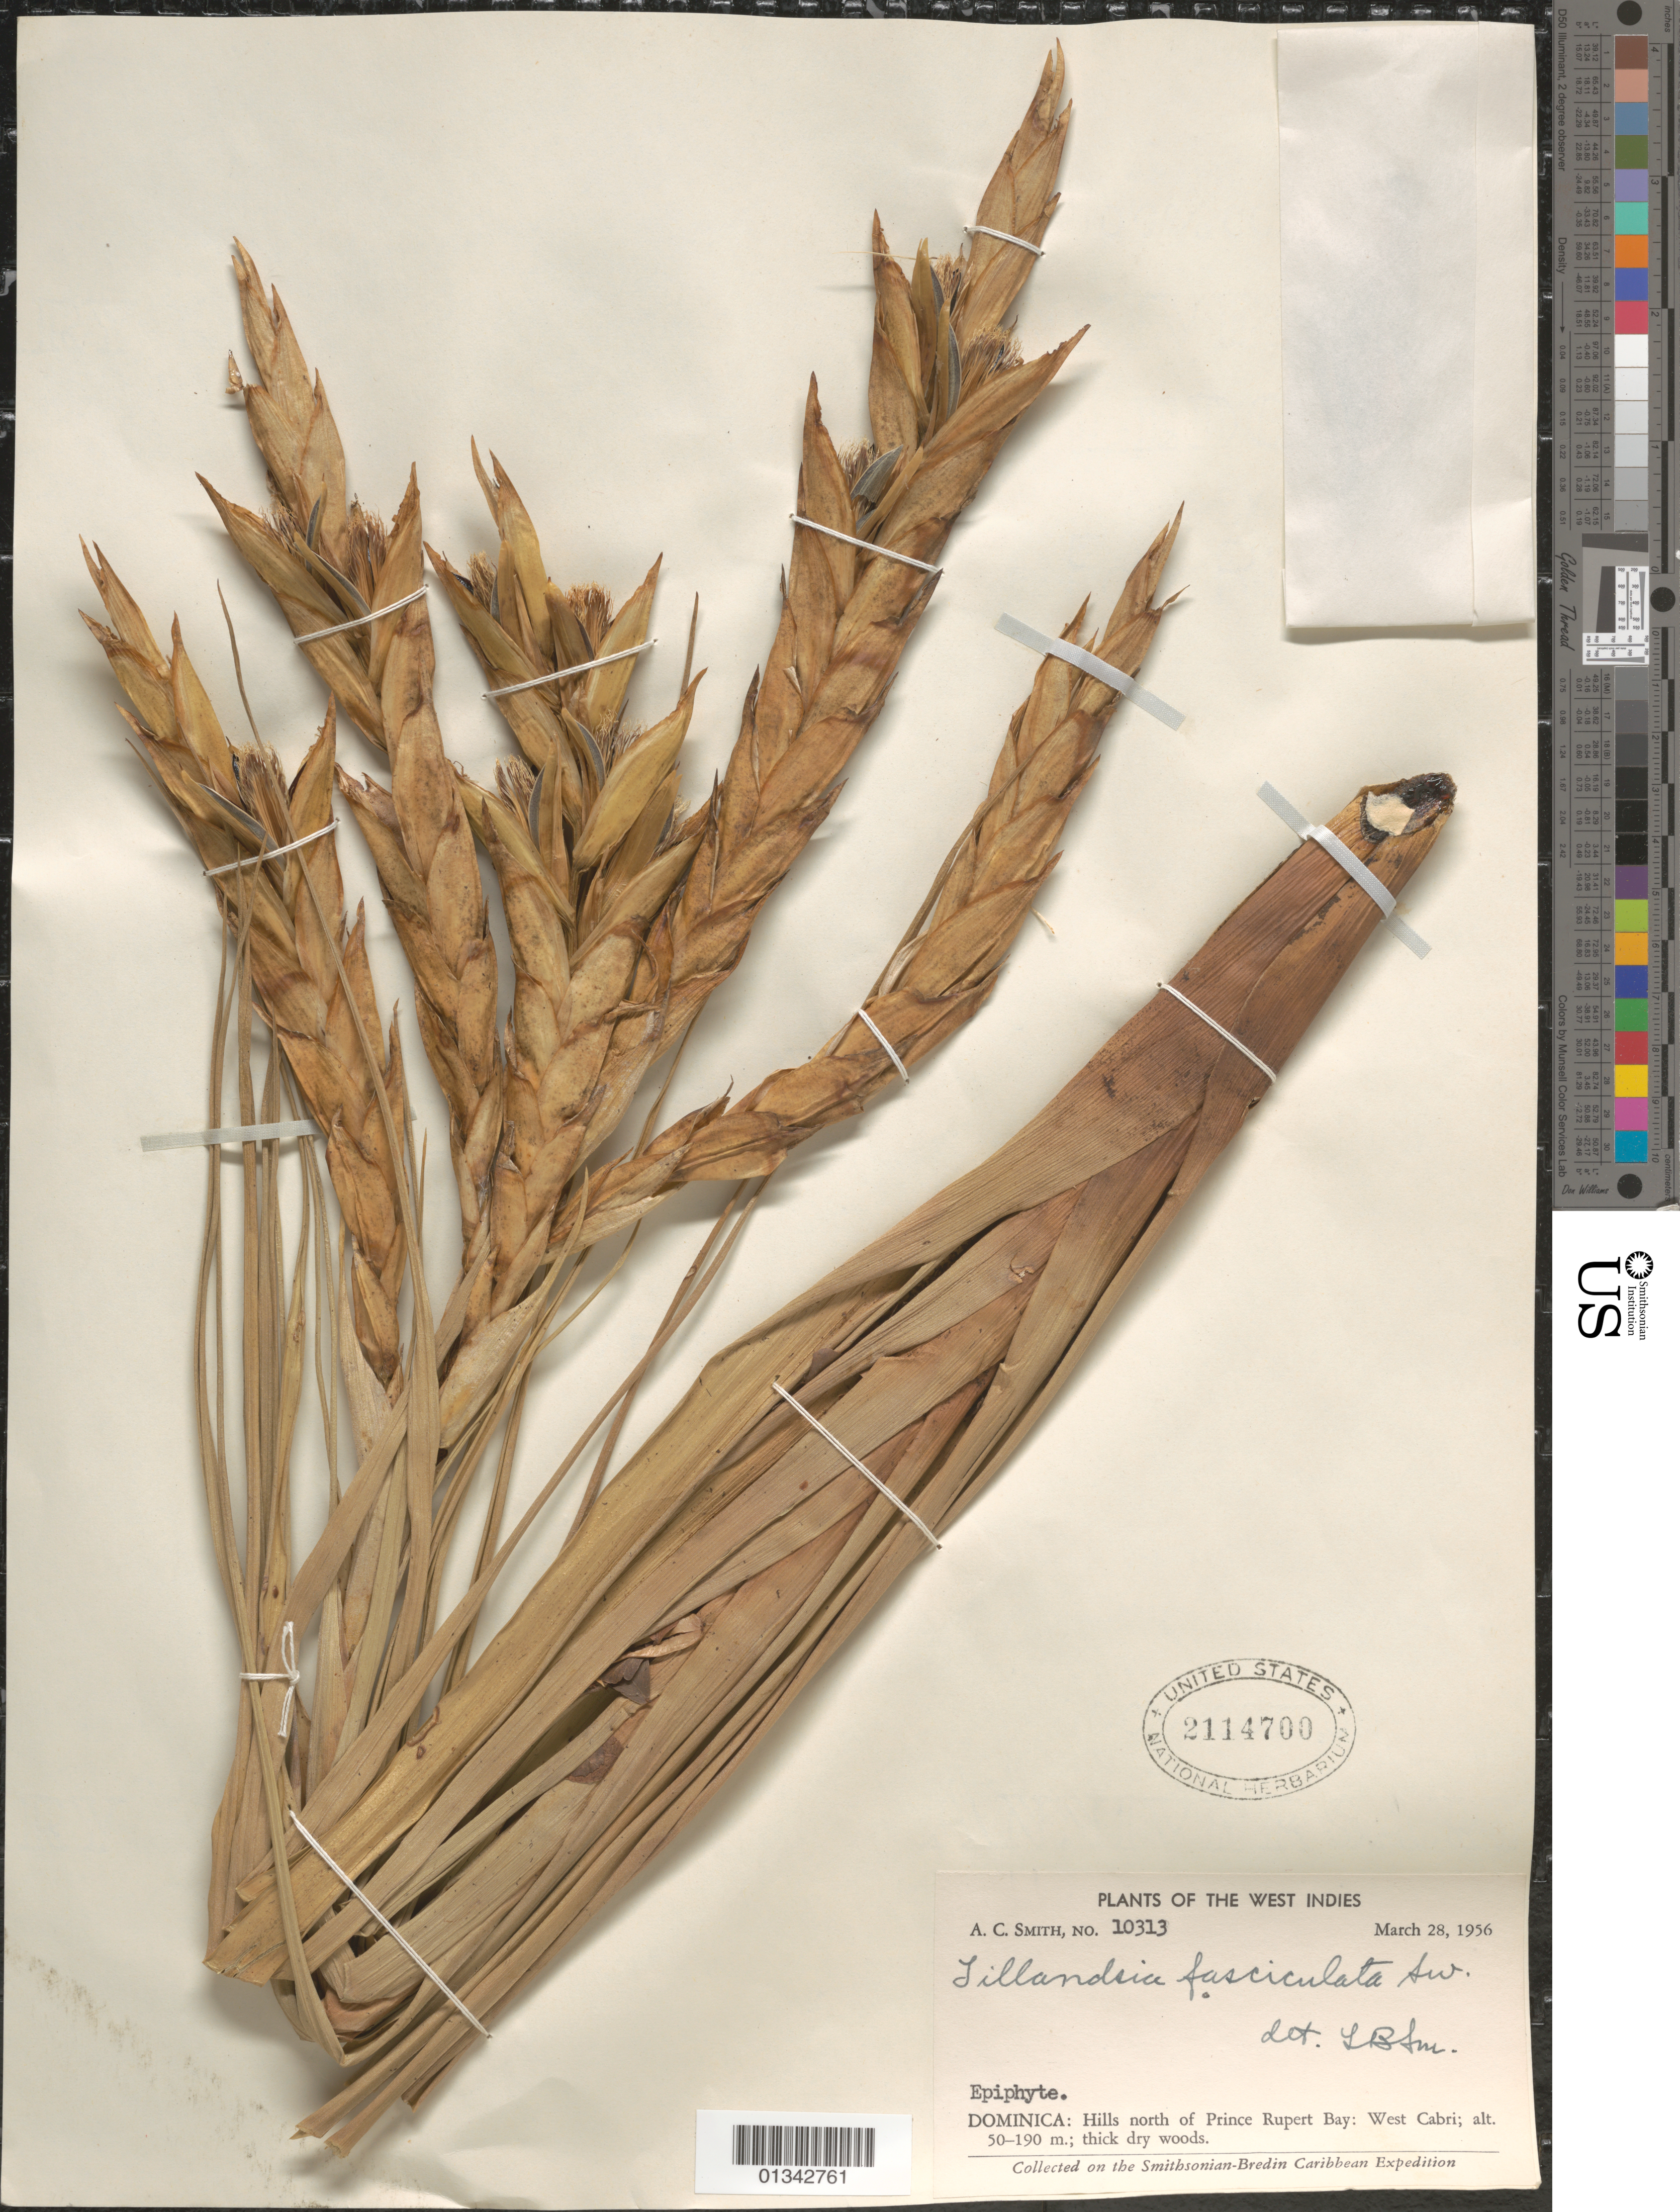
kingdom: Plantae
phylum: Tracheophyta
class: Liliopsida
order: Poales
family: Bromeliaceae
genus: Tillandsia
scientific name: Tillandsia fasciculata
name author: Sw.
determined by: Smith, Lyman B., (US), NMNH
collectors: A. C. Smith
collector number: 10313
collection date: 1956-03-28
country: Dominica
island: Dominica I.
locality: West Cabri; hills N of Prince Rupert Bay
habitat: Hills N of bay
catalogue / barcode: US 2114700